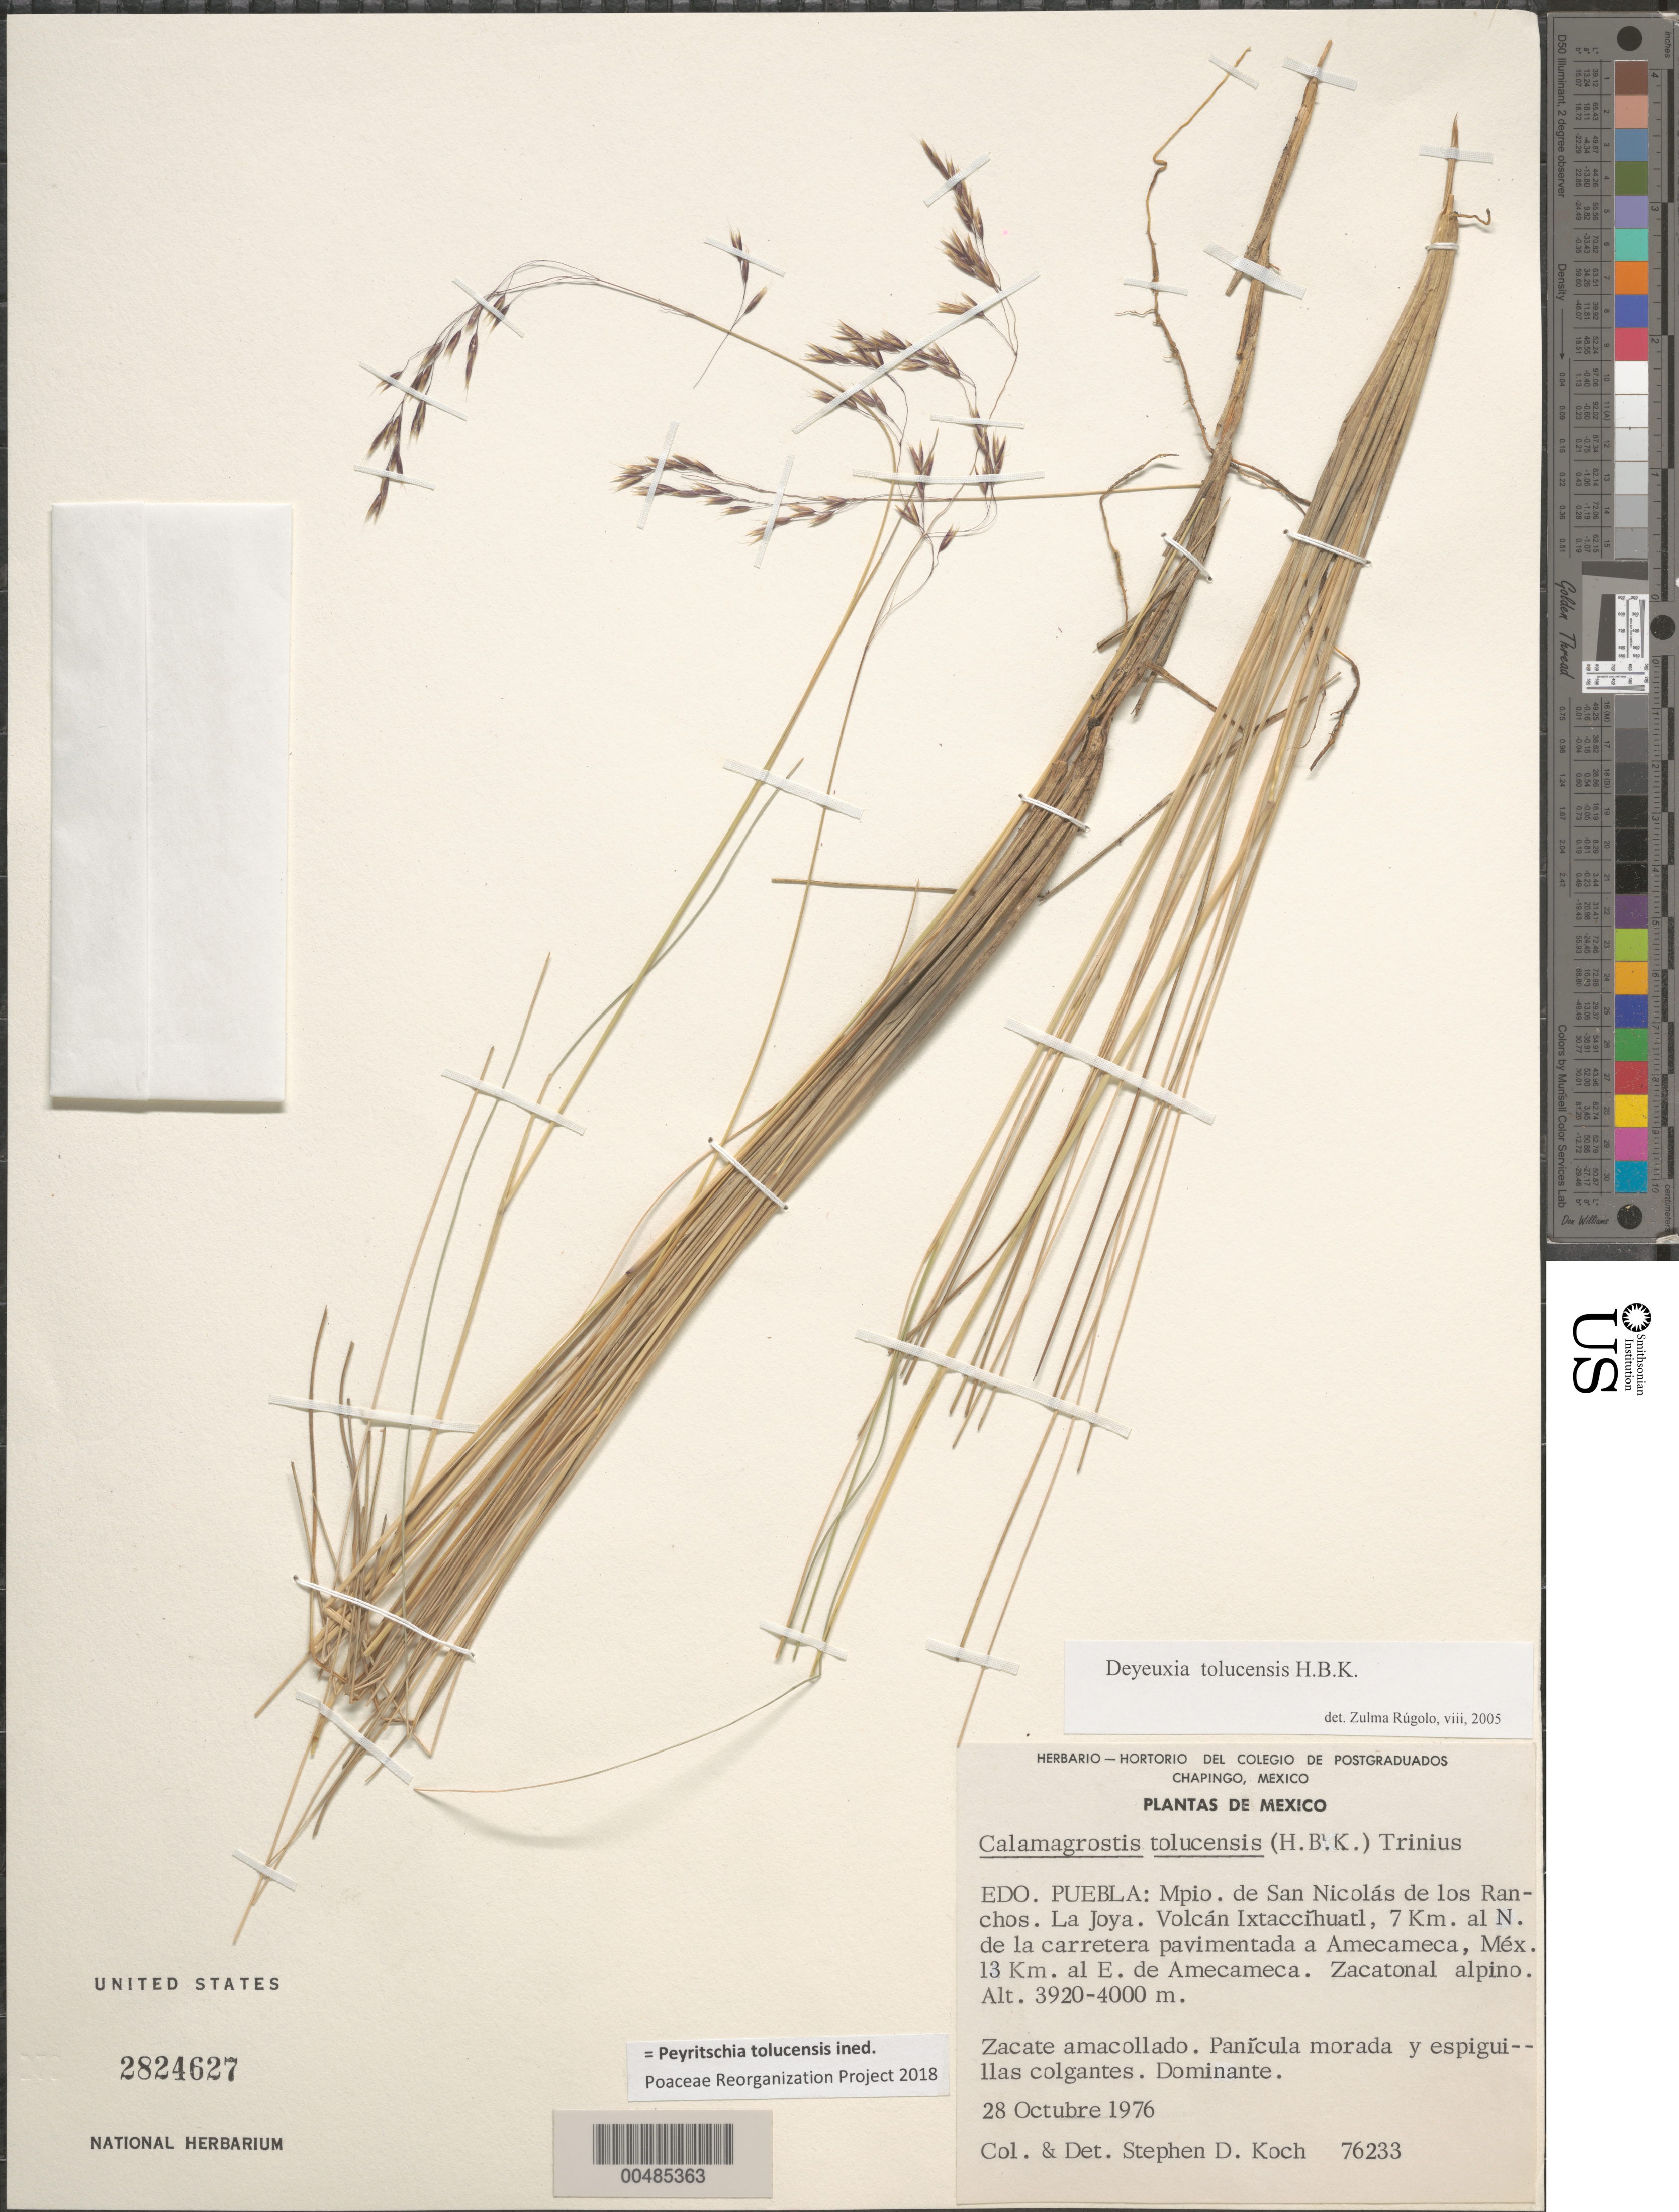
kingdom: Plantae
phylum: Tracheophyta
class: Liliopsida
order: Poales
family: Poaceae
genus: Peyritschia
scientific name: Peyritschia tolucensis ined.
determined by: Poaceae Reorganization Project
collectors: S. D. Koch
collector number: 76233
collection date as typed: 28 Oct 1976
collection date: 1976-10-28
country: Mexico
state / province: Puebla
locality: Mpio. de San Nicol s de los Ranchos, La Joya, Volc n Ixtacc¡huatl, 7 km al N de la carretera pavimentada a Amecameca, M‚x, 13 km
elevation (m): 3920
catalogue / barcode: US 2824627